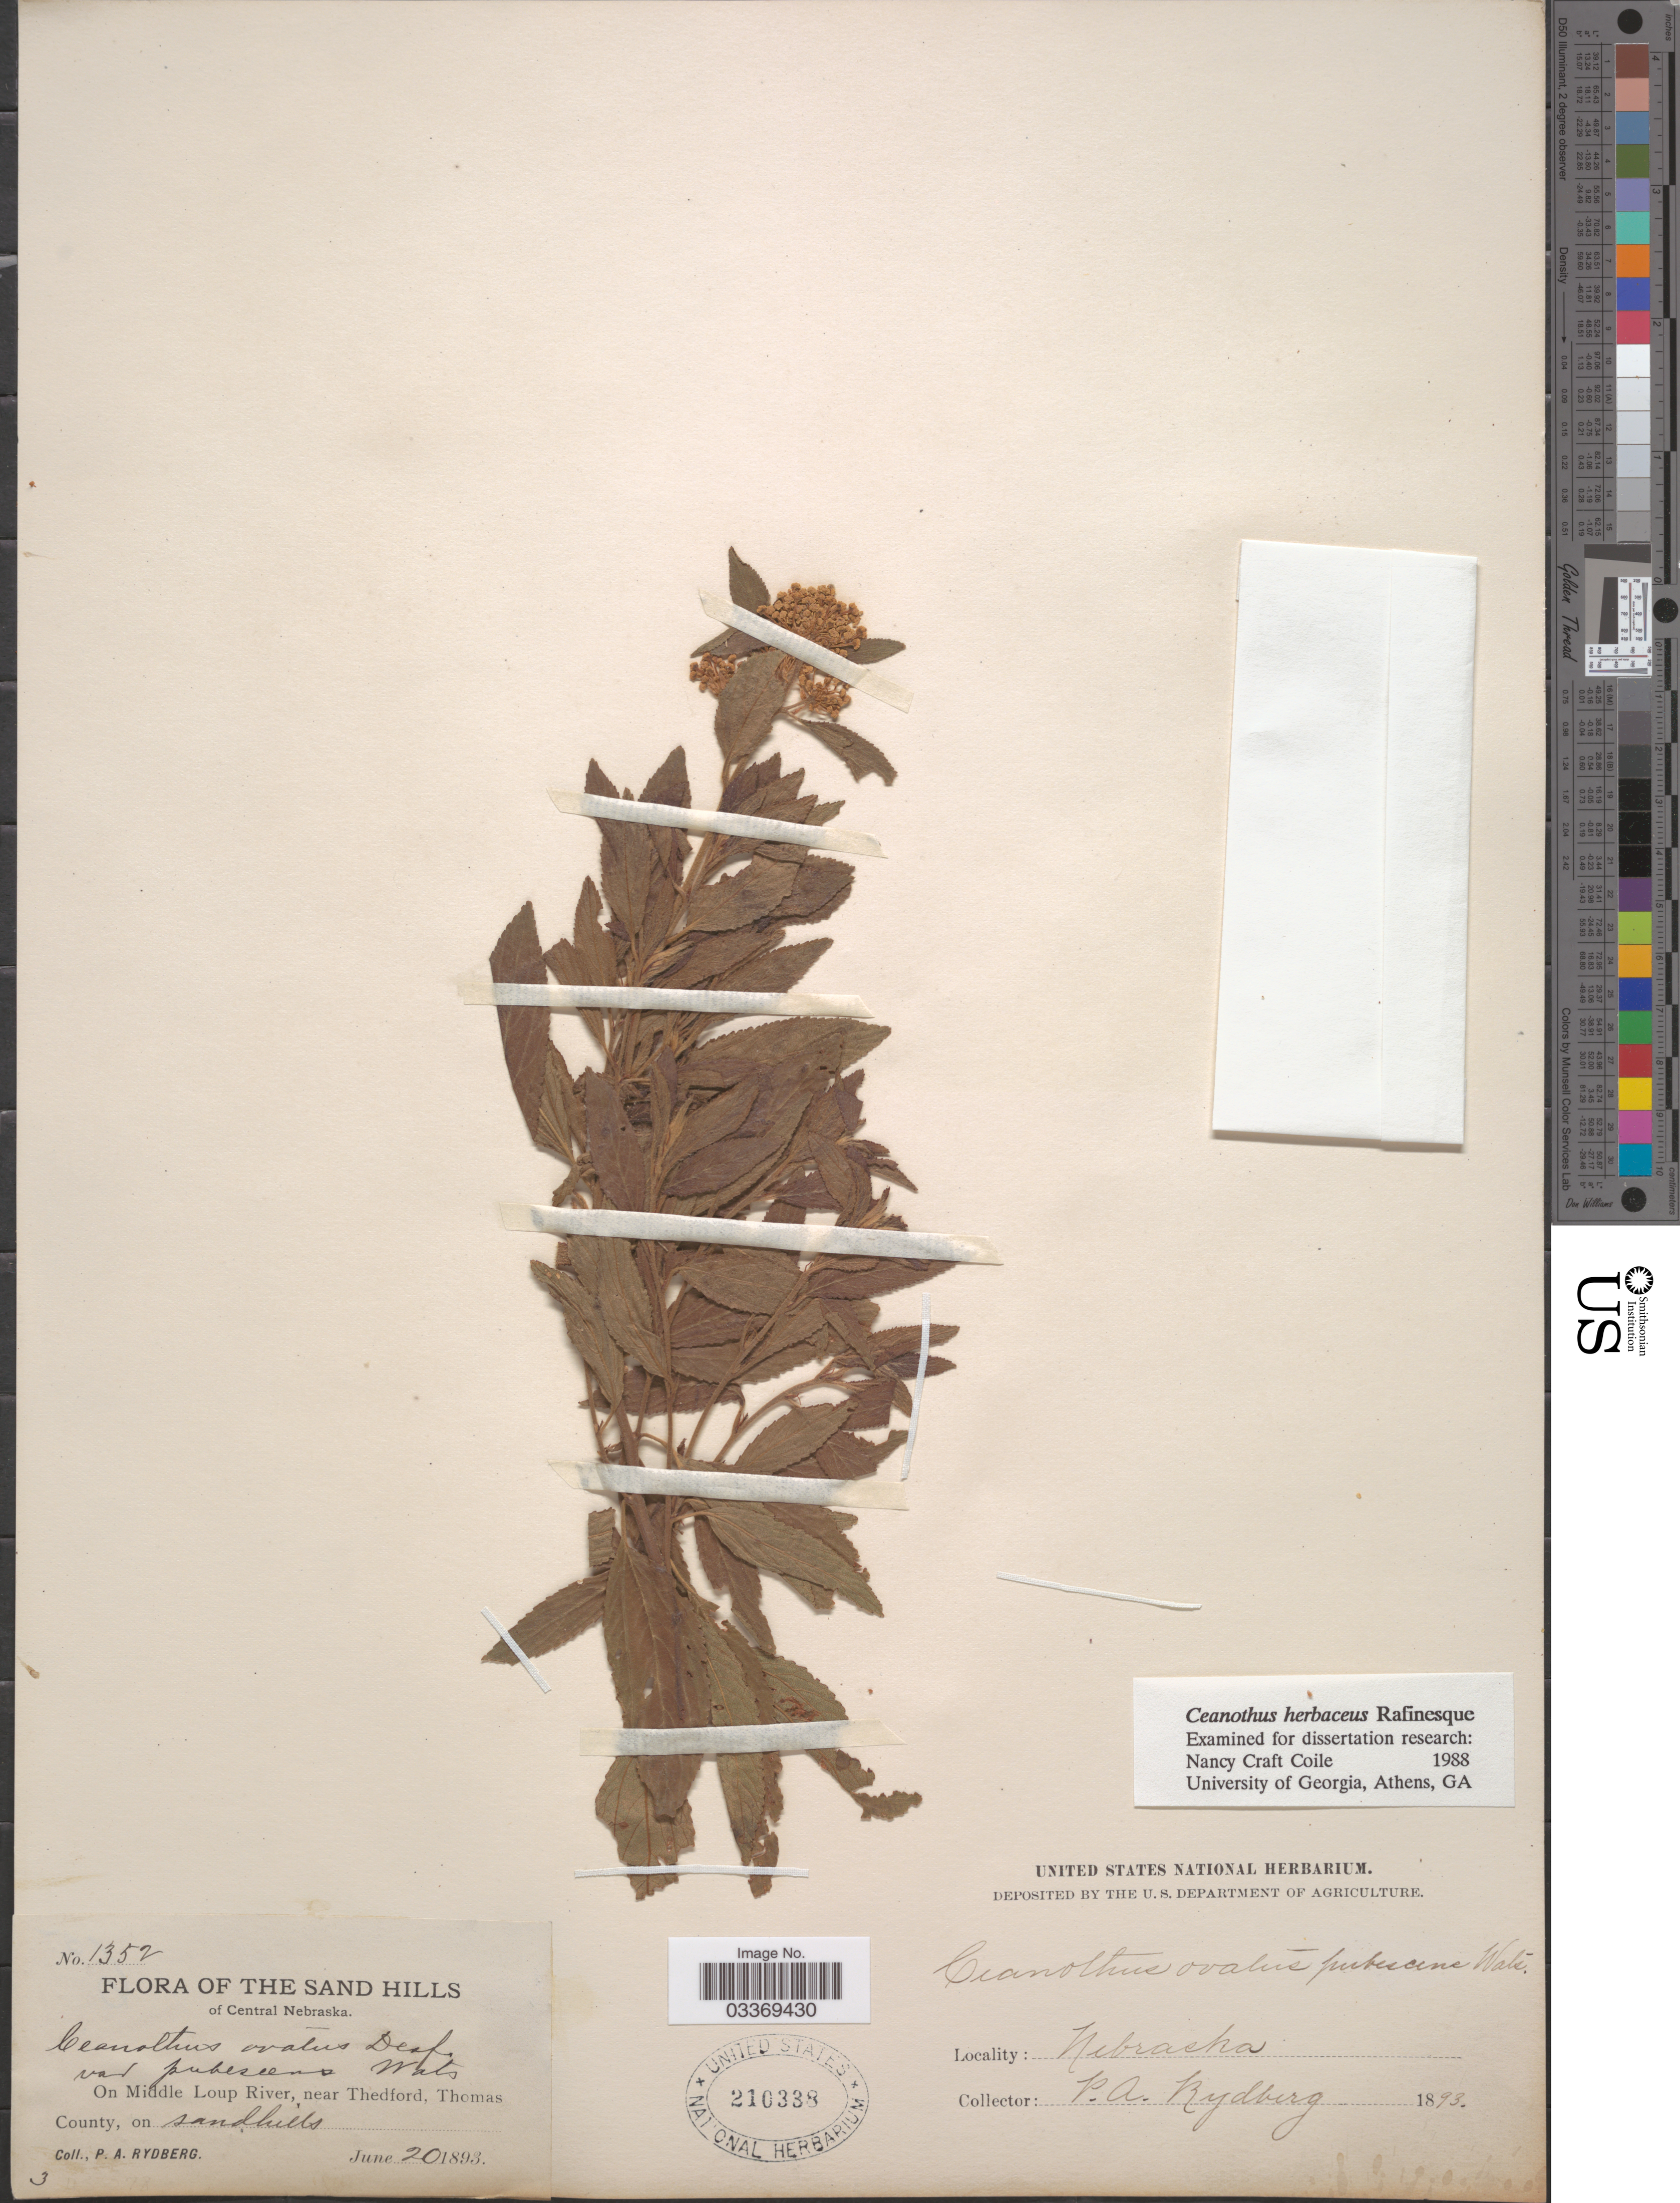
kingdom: Plantae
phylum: Tracheophyta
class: Magnoliopsida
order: Rosales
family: Rhamnaceae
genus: Ceanothus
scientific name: Ceanothus ovatus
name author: Desf.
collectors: P. A. Rydberg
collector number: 1352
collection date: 1893-06-20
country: United States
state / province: Nebraska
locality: The Sand Hills of Central Nebraska. On Middle Loup River, near Thedford, Thomas County.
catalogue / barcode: US 210338